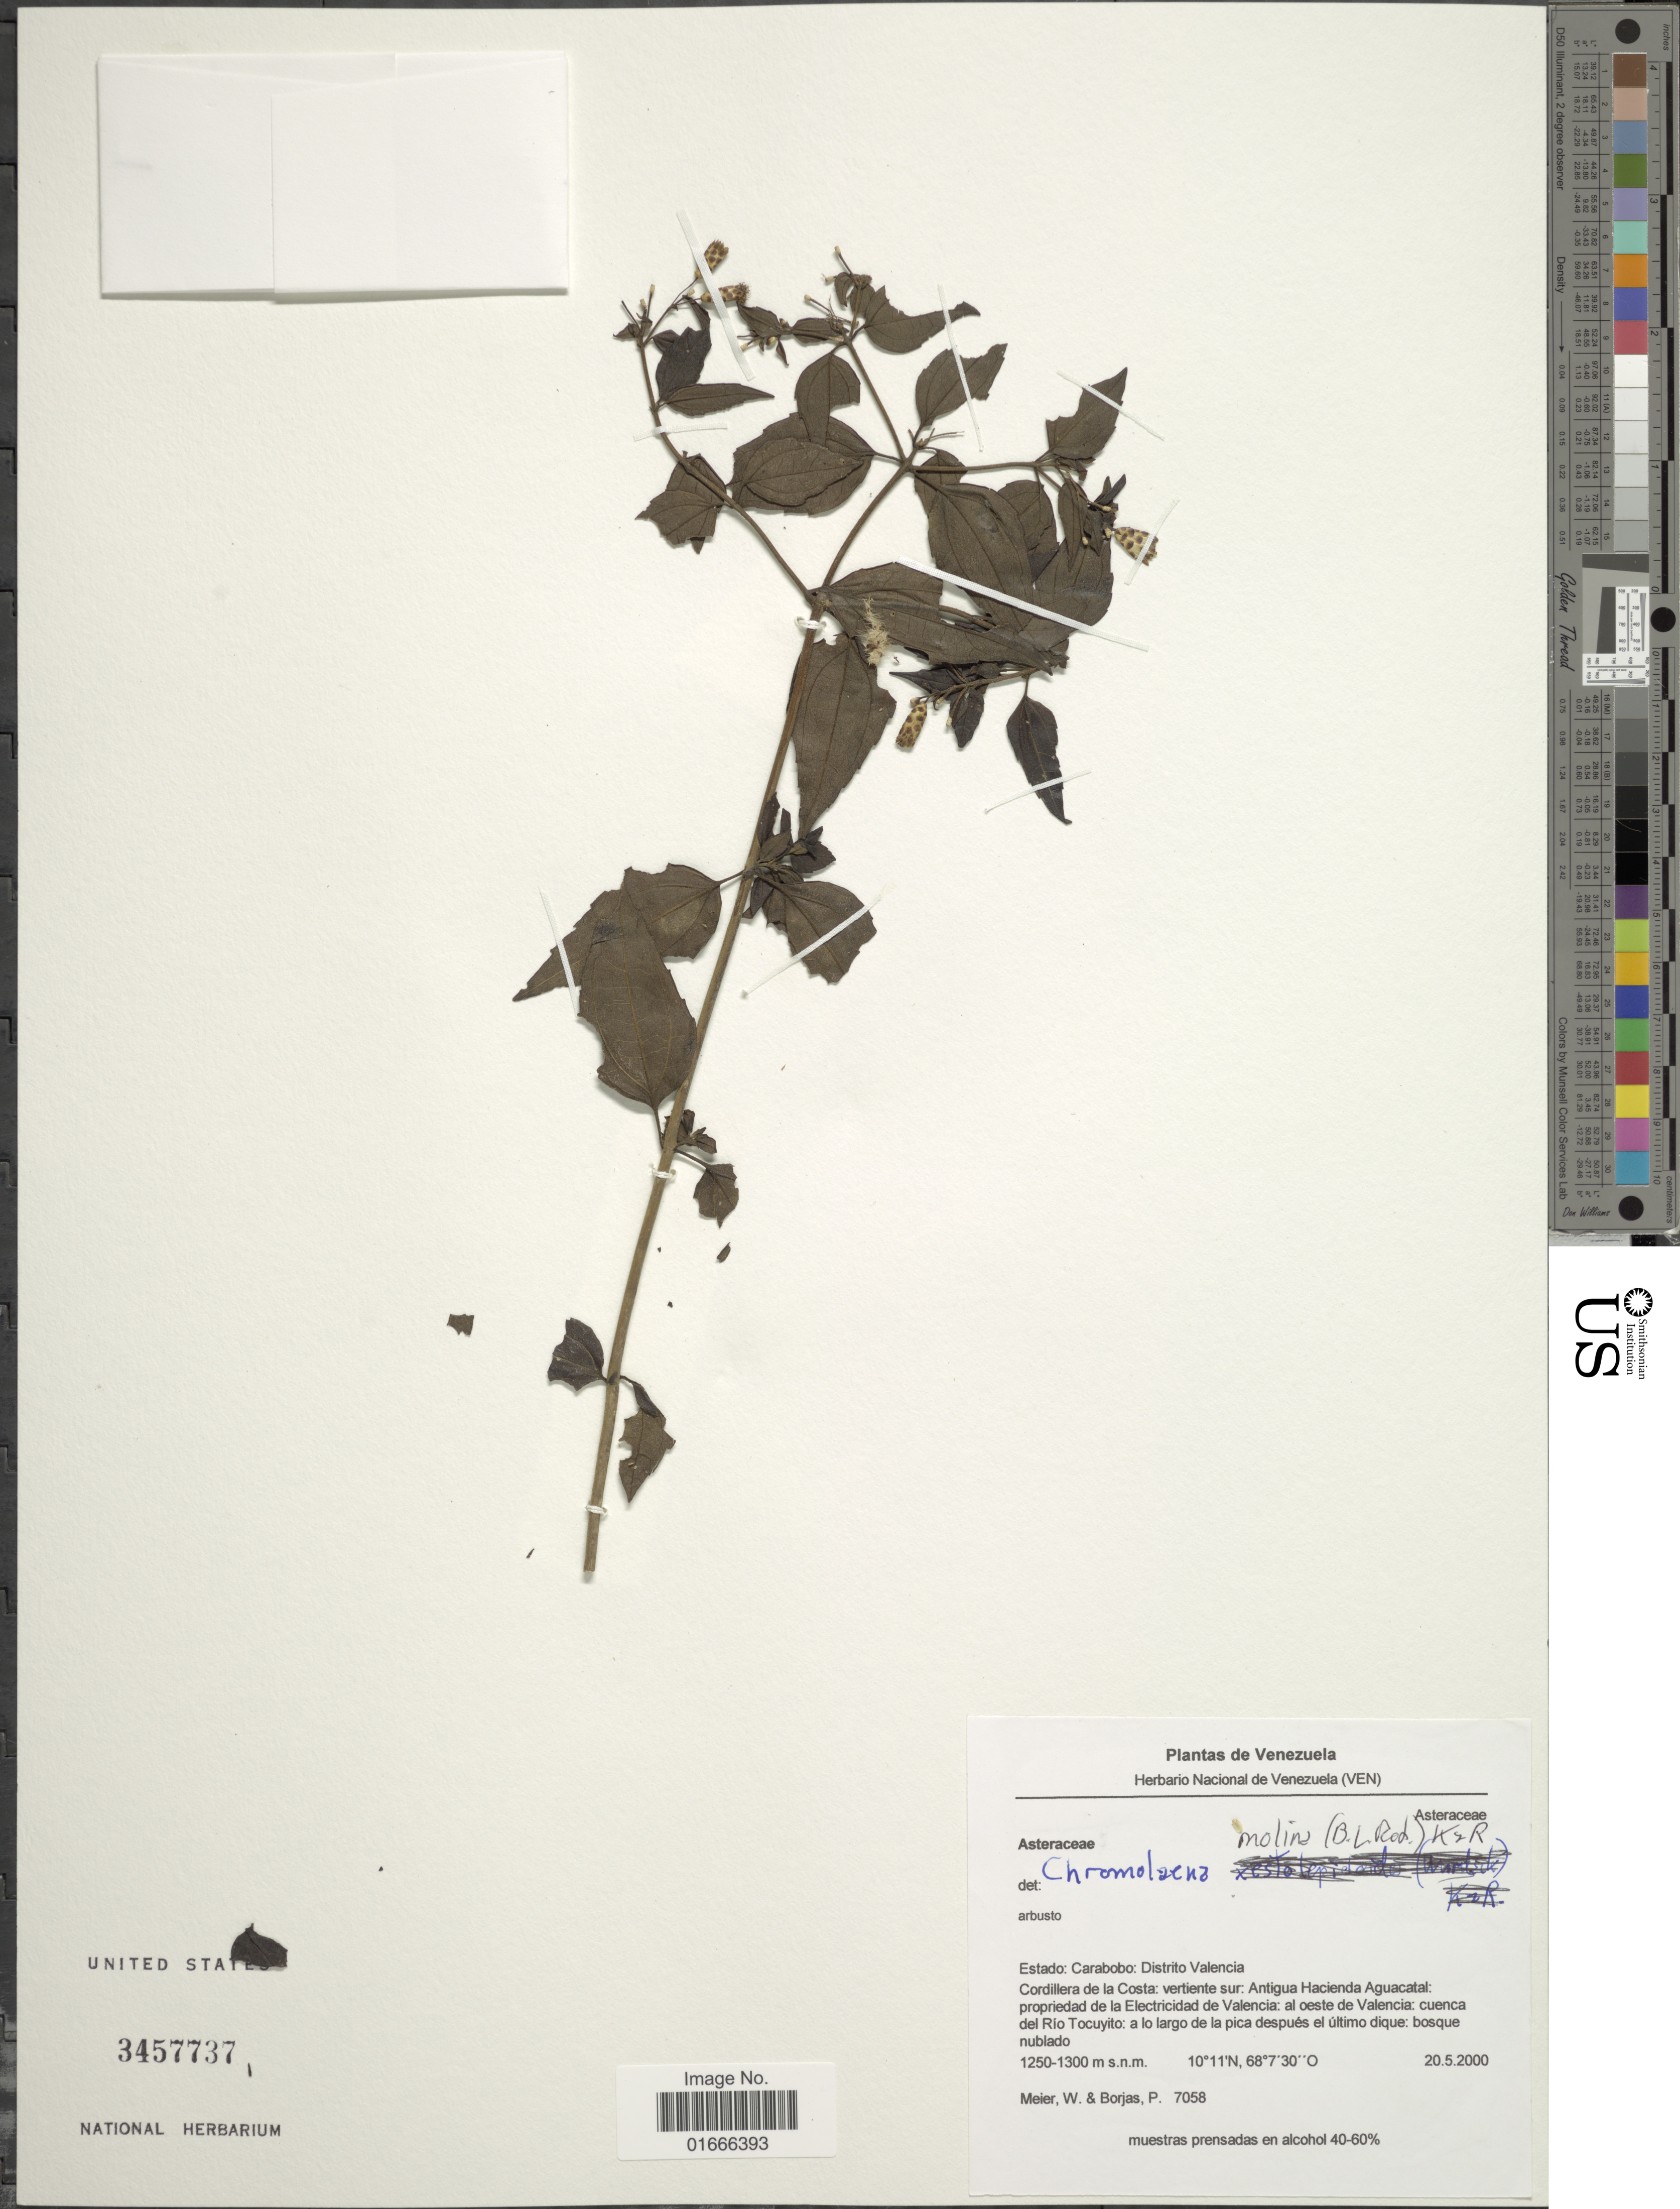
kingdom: Plantae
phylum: Tracheophyta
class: Magnoliopsida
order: Asterales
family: Asteraceae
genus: Chromolaena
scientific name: Chromolaena molina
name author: (B.L. Rob.) R.M. King & H. Rob.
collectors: W. Meier & P. Borjas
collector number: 7058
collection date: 2000-05-20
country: Venezuela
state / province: Carabobo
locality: Distrito Valencia, Cordillera de la Costa, vertiente sur, Antigua Hacienda Aguacatal, propriedad de la Electricidad de Valencia, al oeste de Valencia, cuenca del Rio Tocuyito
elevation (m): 1250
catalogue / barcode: US 3457737